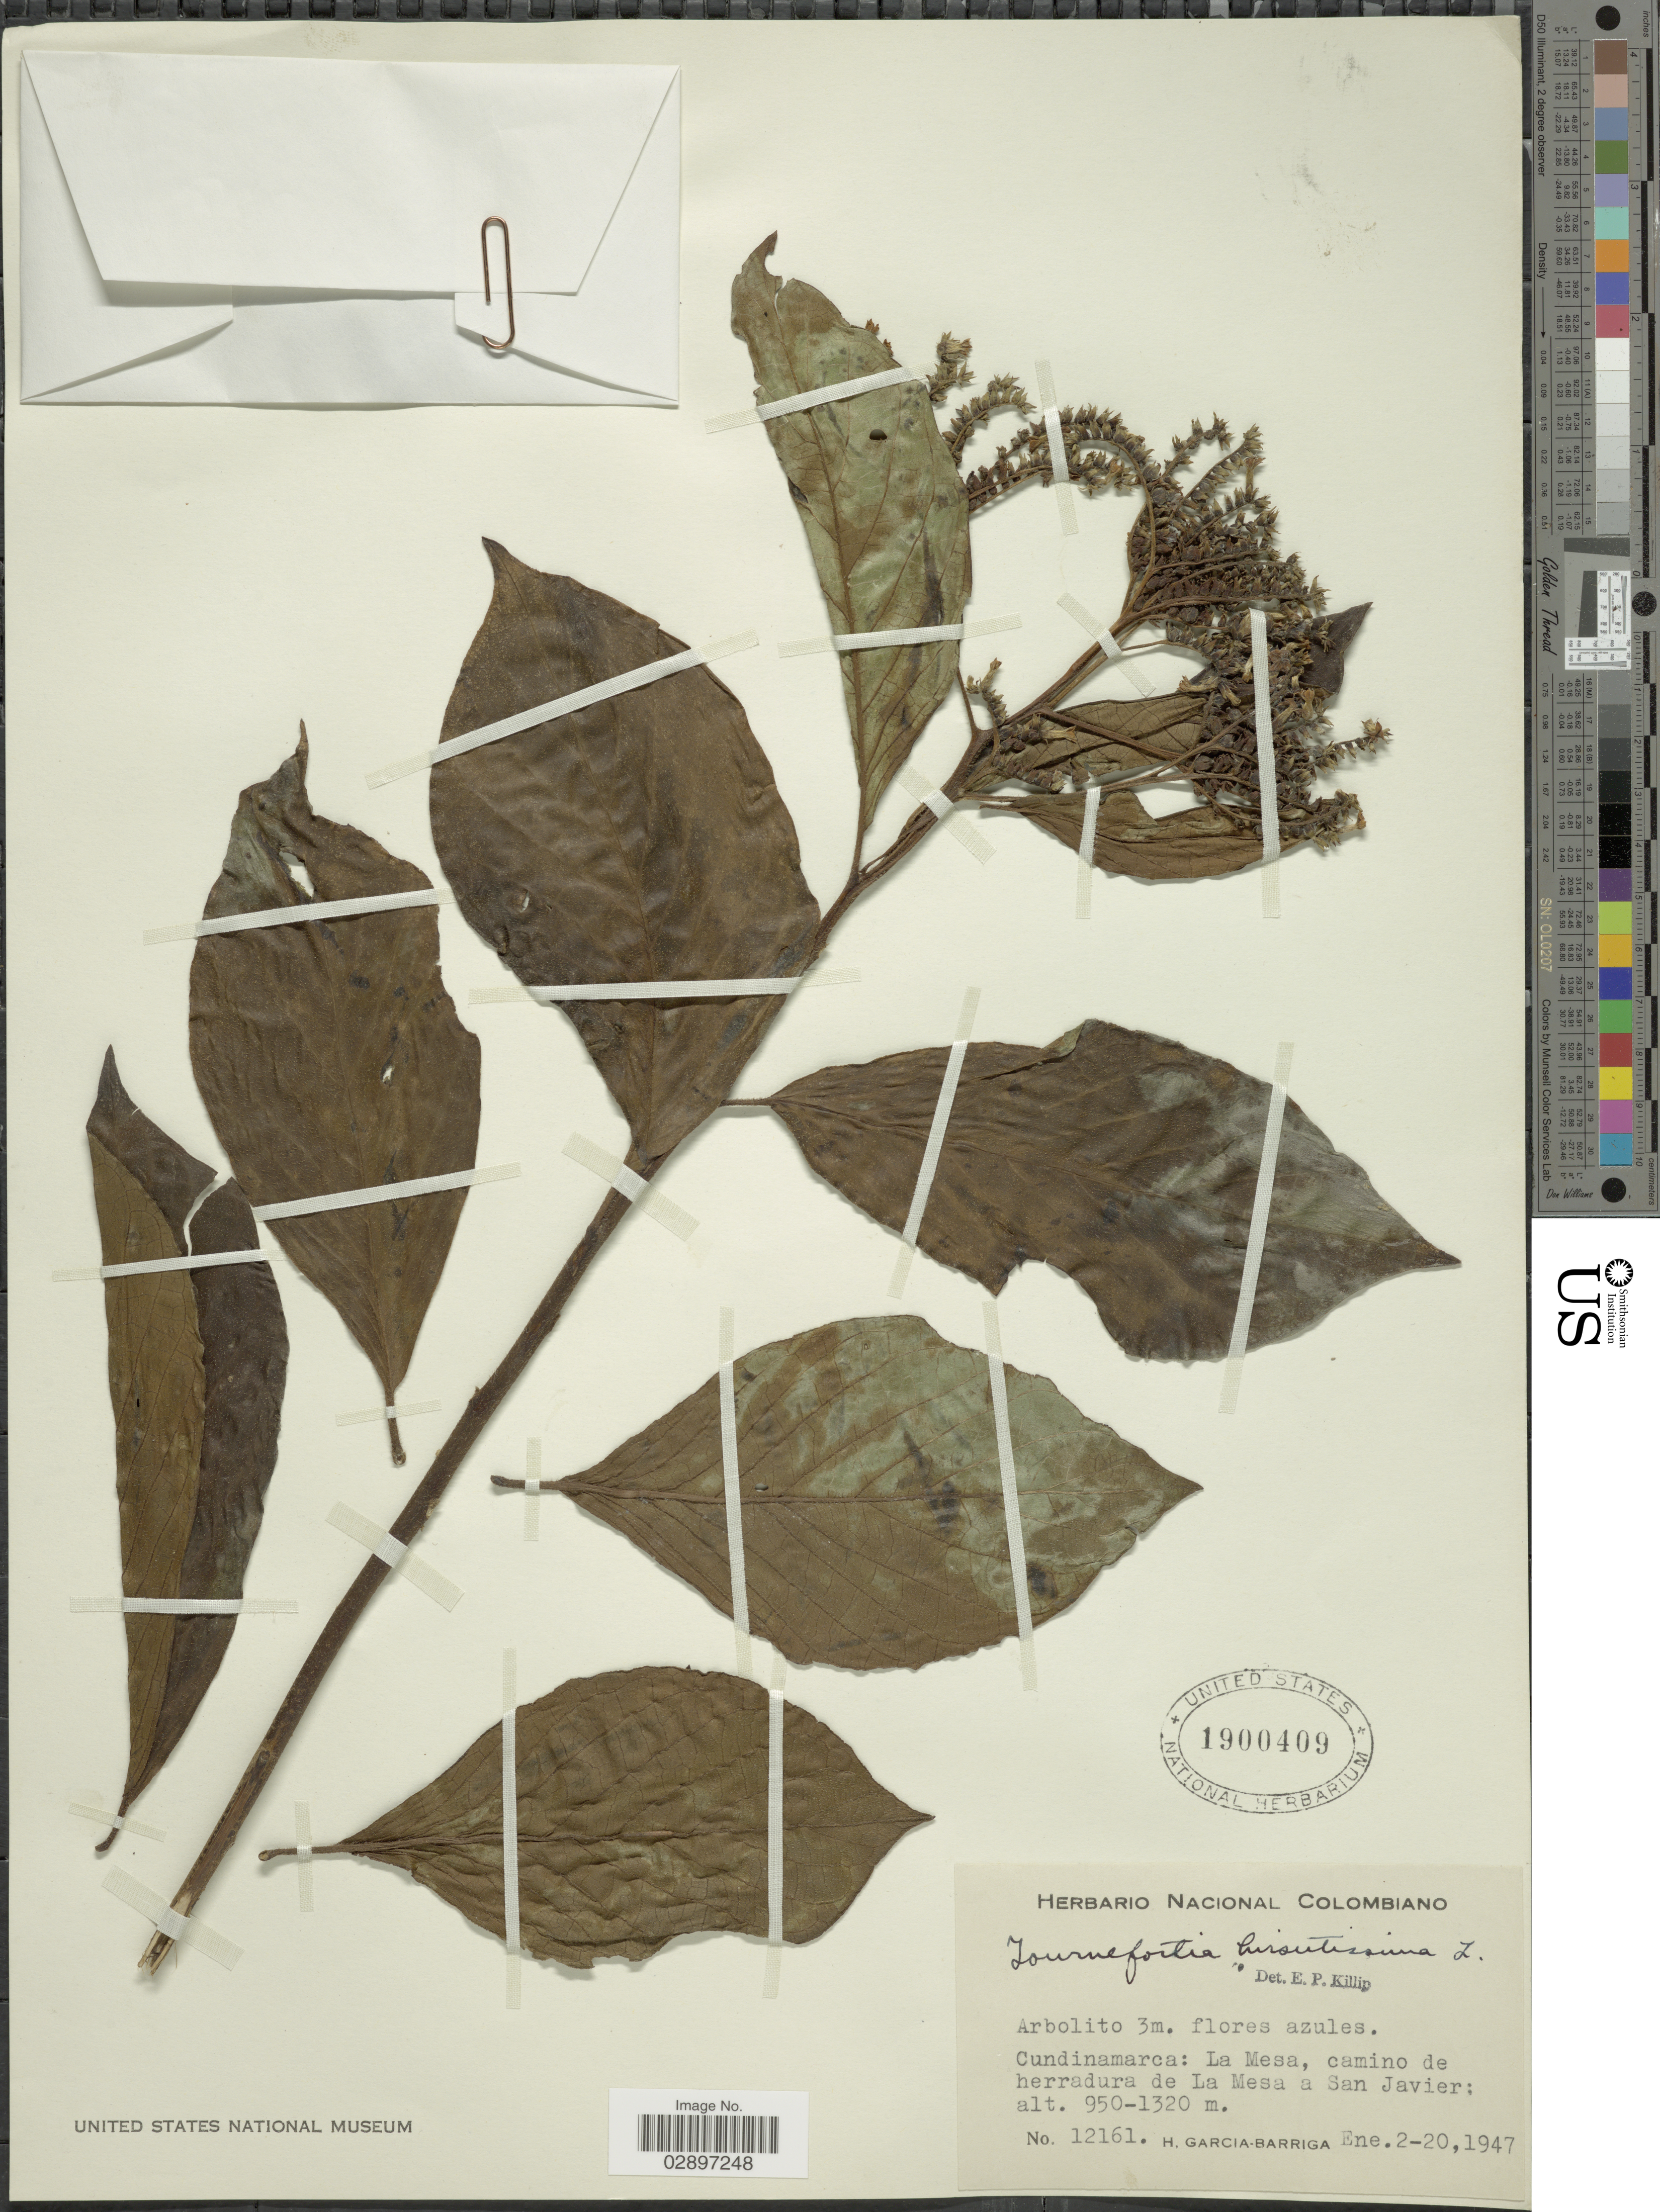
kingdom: Plantae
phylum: Tracheophyta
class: Magnoliopsida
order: Boraginales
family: Heliotropiaceae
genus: Tournefortia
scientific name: Tournefortia hirsutissima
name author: L.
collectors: H. García Barriga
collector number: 12161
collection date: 1947-01-02/1947-01-20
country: Colombia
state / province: Cundinamarca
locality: Cundinamarca: La Mesa, camino de herradura de La Mesa a San Javier.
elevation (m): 950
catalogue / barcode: US 1900409